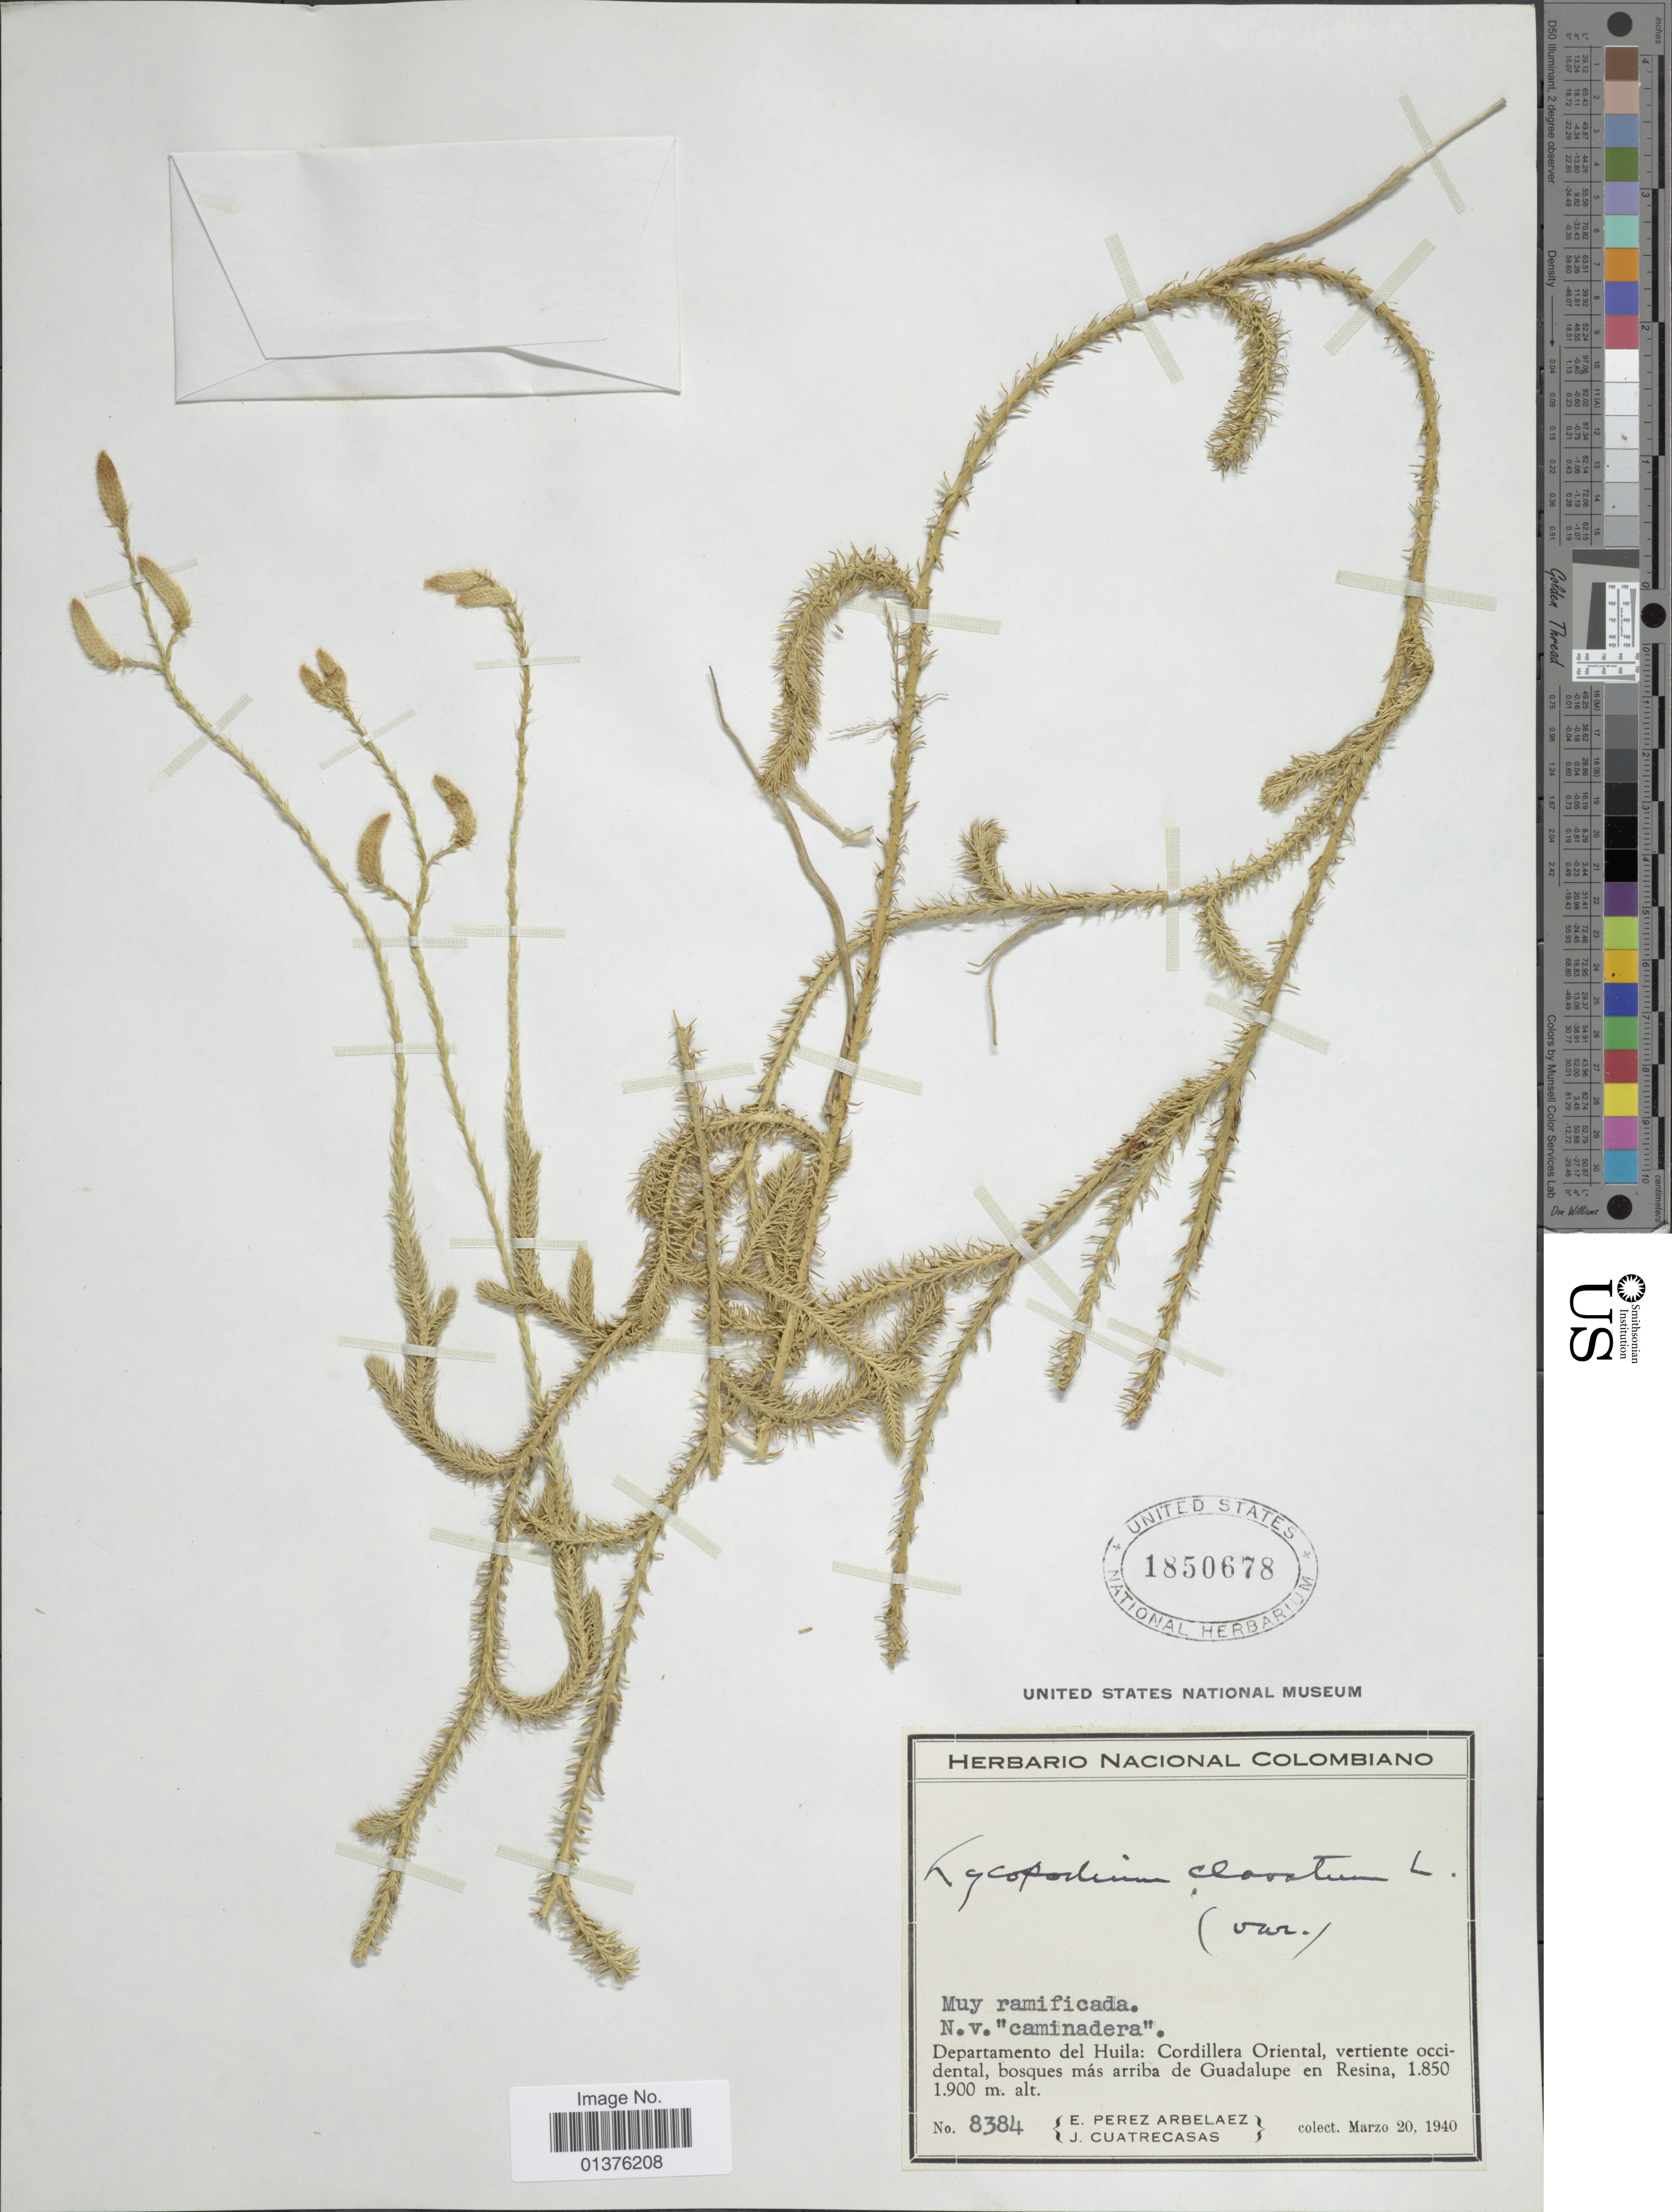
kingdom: Plantae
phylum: Tracheophyta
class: Lycopodiopsida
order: Lycopodiales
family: Lycopodiaceae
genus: Lycopodium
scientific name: Lycopodium clavatum subsp. clavatum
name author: L.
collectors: E. Pérez Arbeláez & J. Cuatrecasas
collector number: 8384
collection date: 1940-03-20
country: Colombia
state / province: Huila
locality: Departamento del Huila: Cordillera Oriental, vertiente occidental, bosques mas arriba de Guadalipe en Resina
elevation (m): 1850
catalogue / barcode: US 1850678